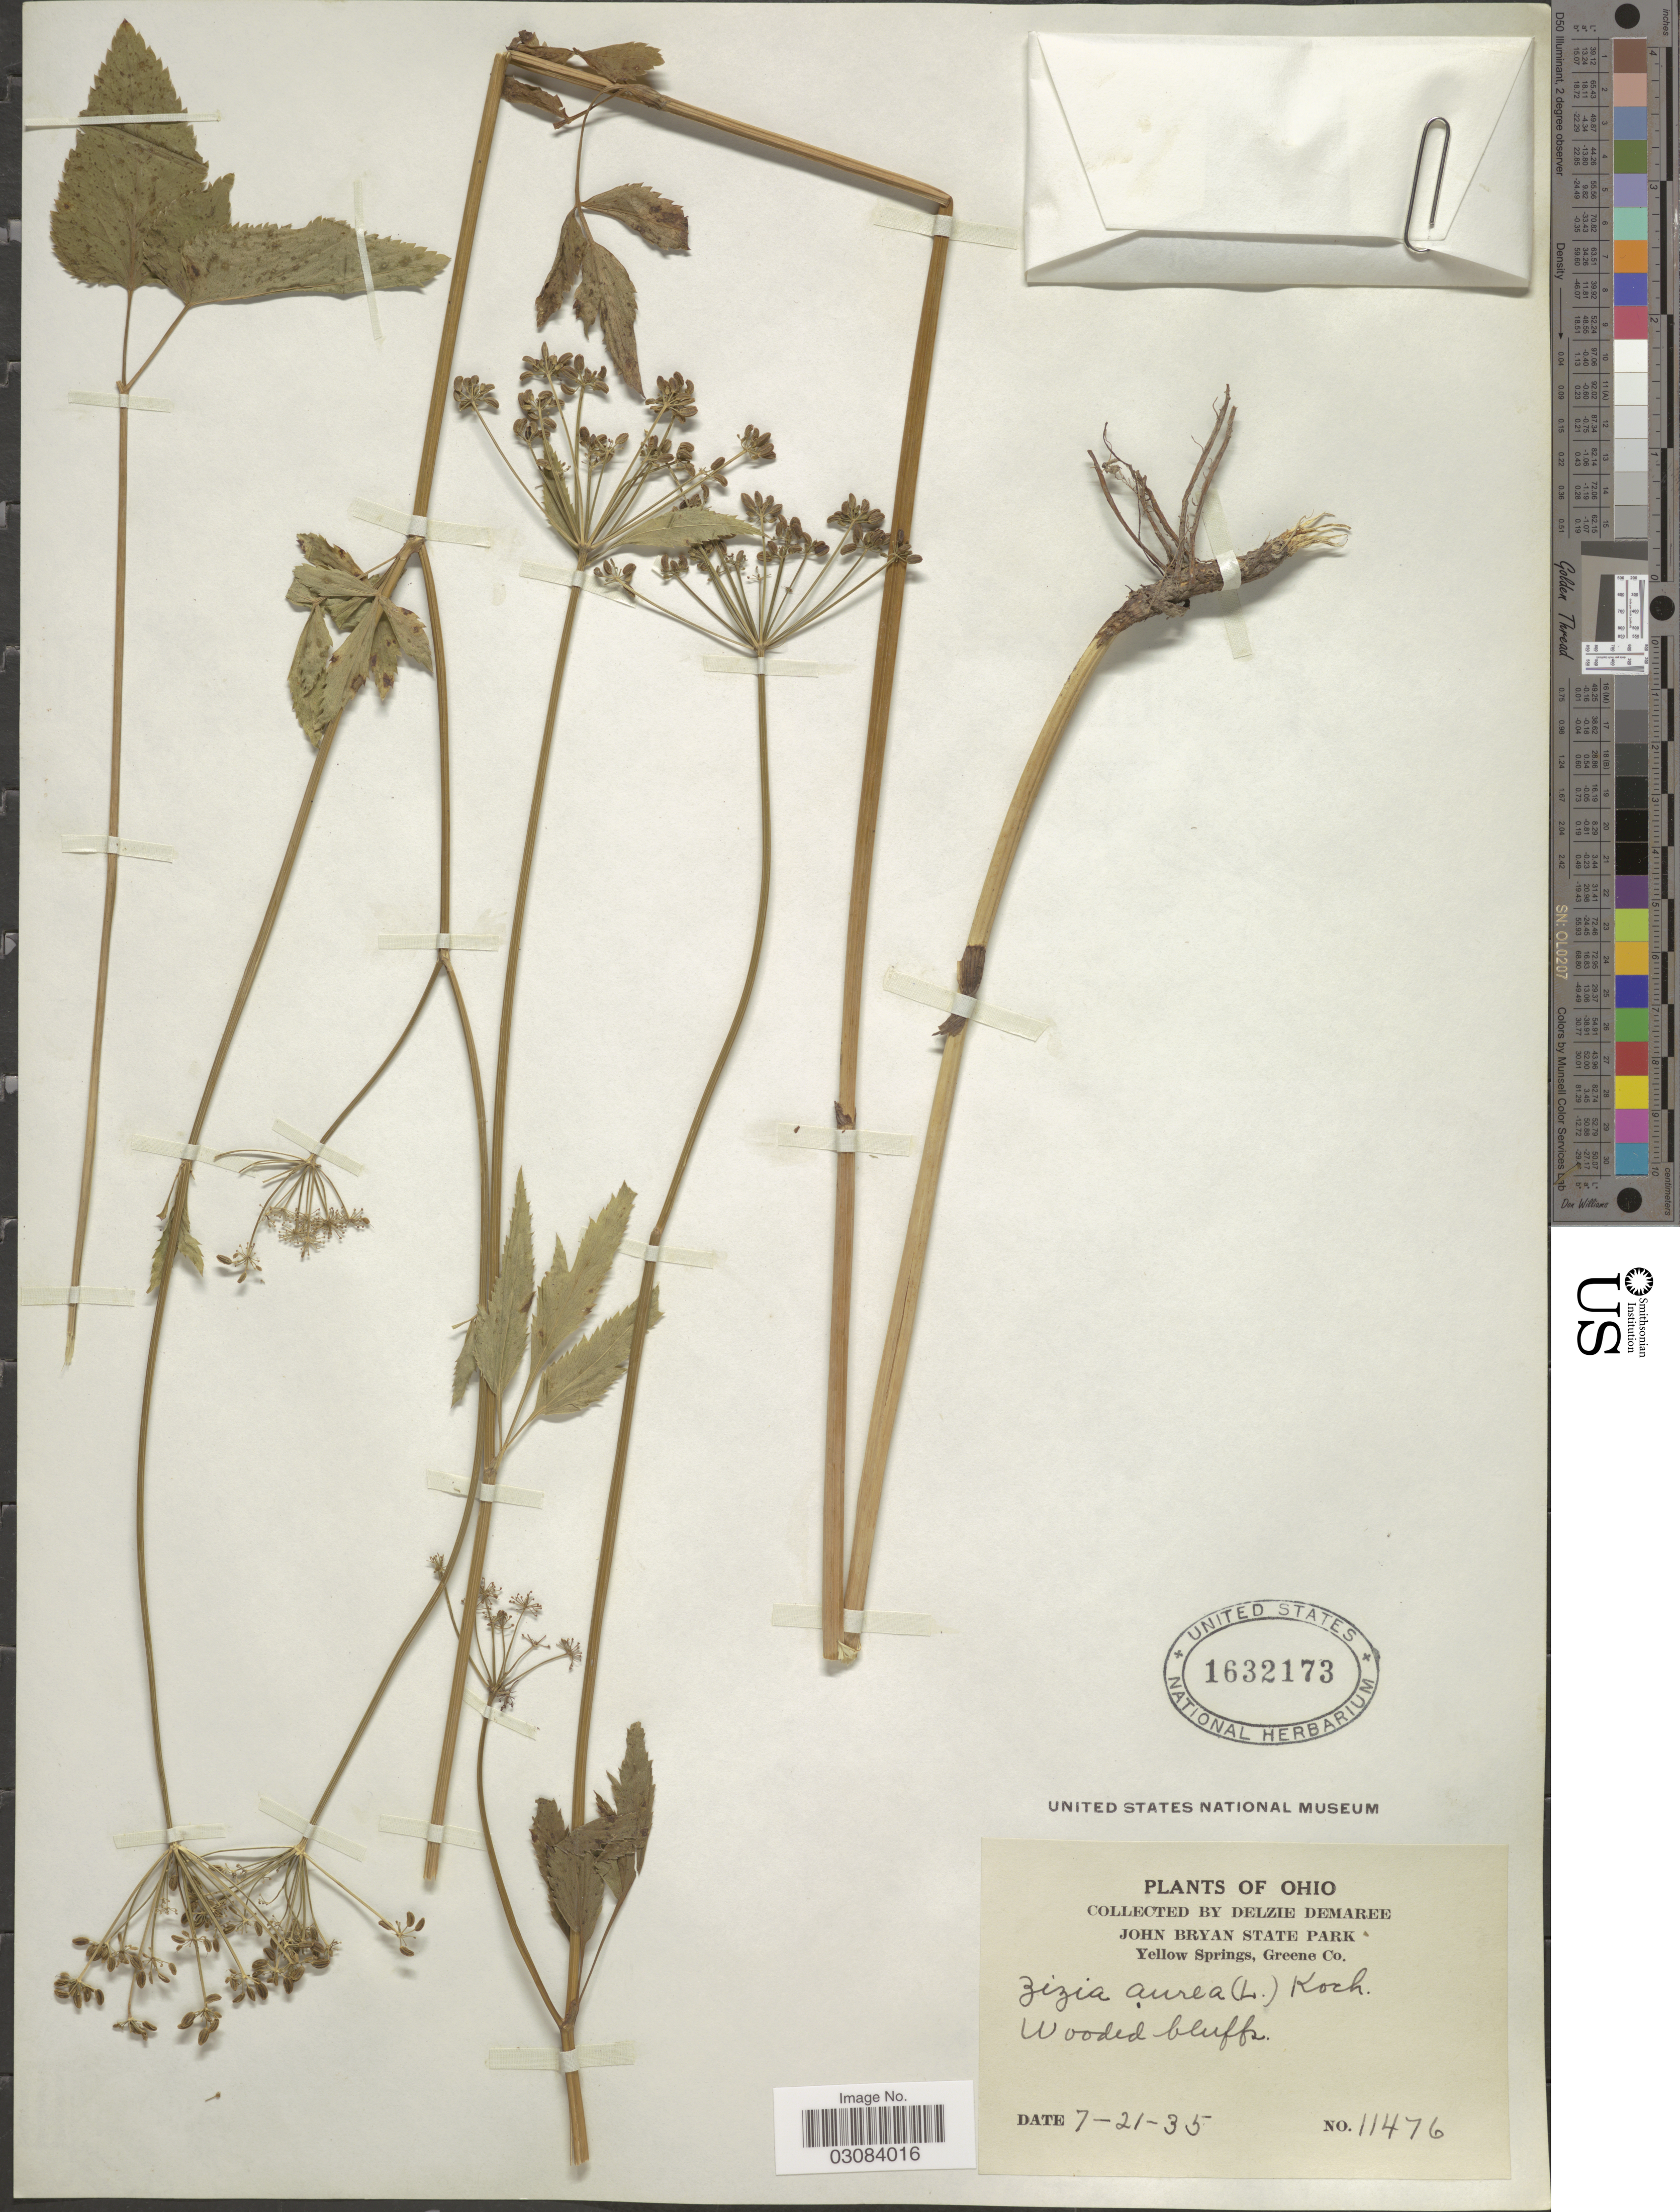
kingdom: Plantae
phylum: Tracheophyta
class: Magnoliopsida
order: Apiales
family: Apiaceae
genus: Zizia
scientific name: Zizia aurea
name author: (L.) Koch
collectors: D. Demaree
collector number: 11476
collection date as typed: Transcribed d/m/y: 21/7/35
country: United States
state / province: Ohio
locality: John Bryan State Park. Yellow Springs, Greene Co.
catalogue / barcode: US 1632173